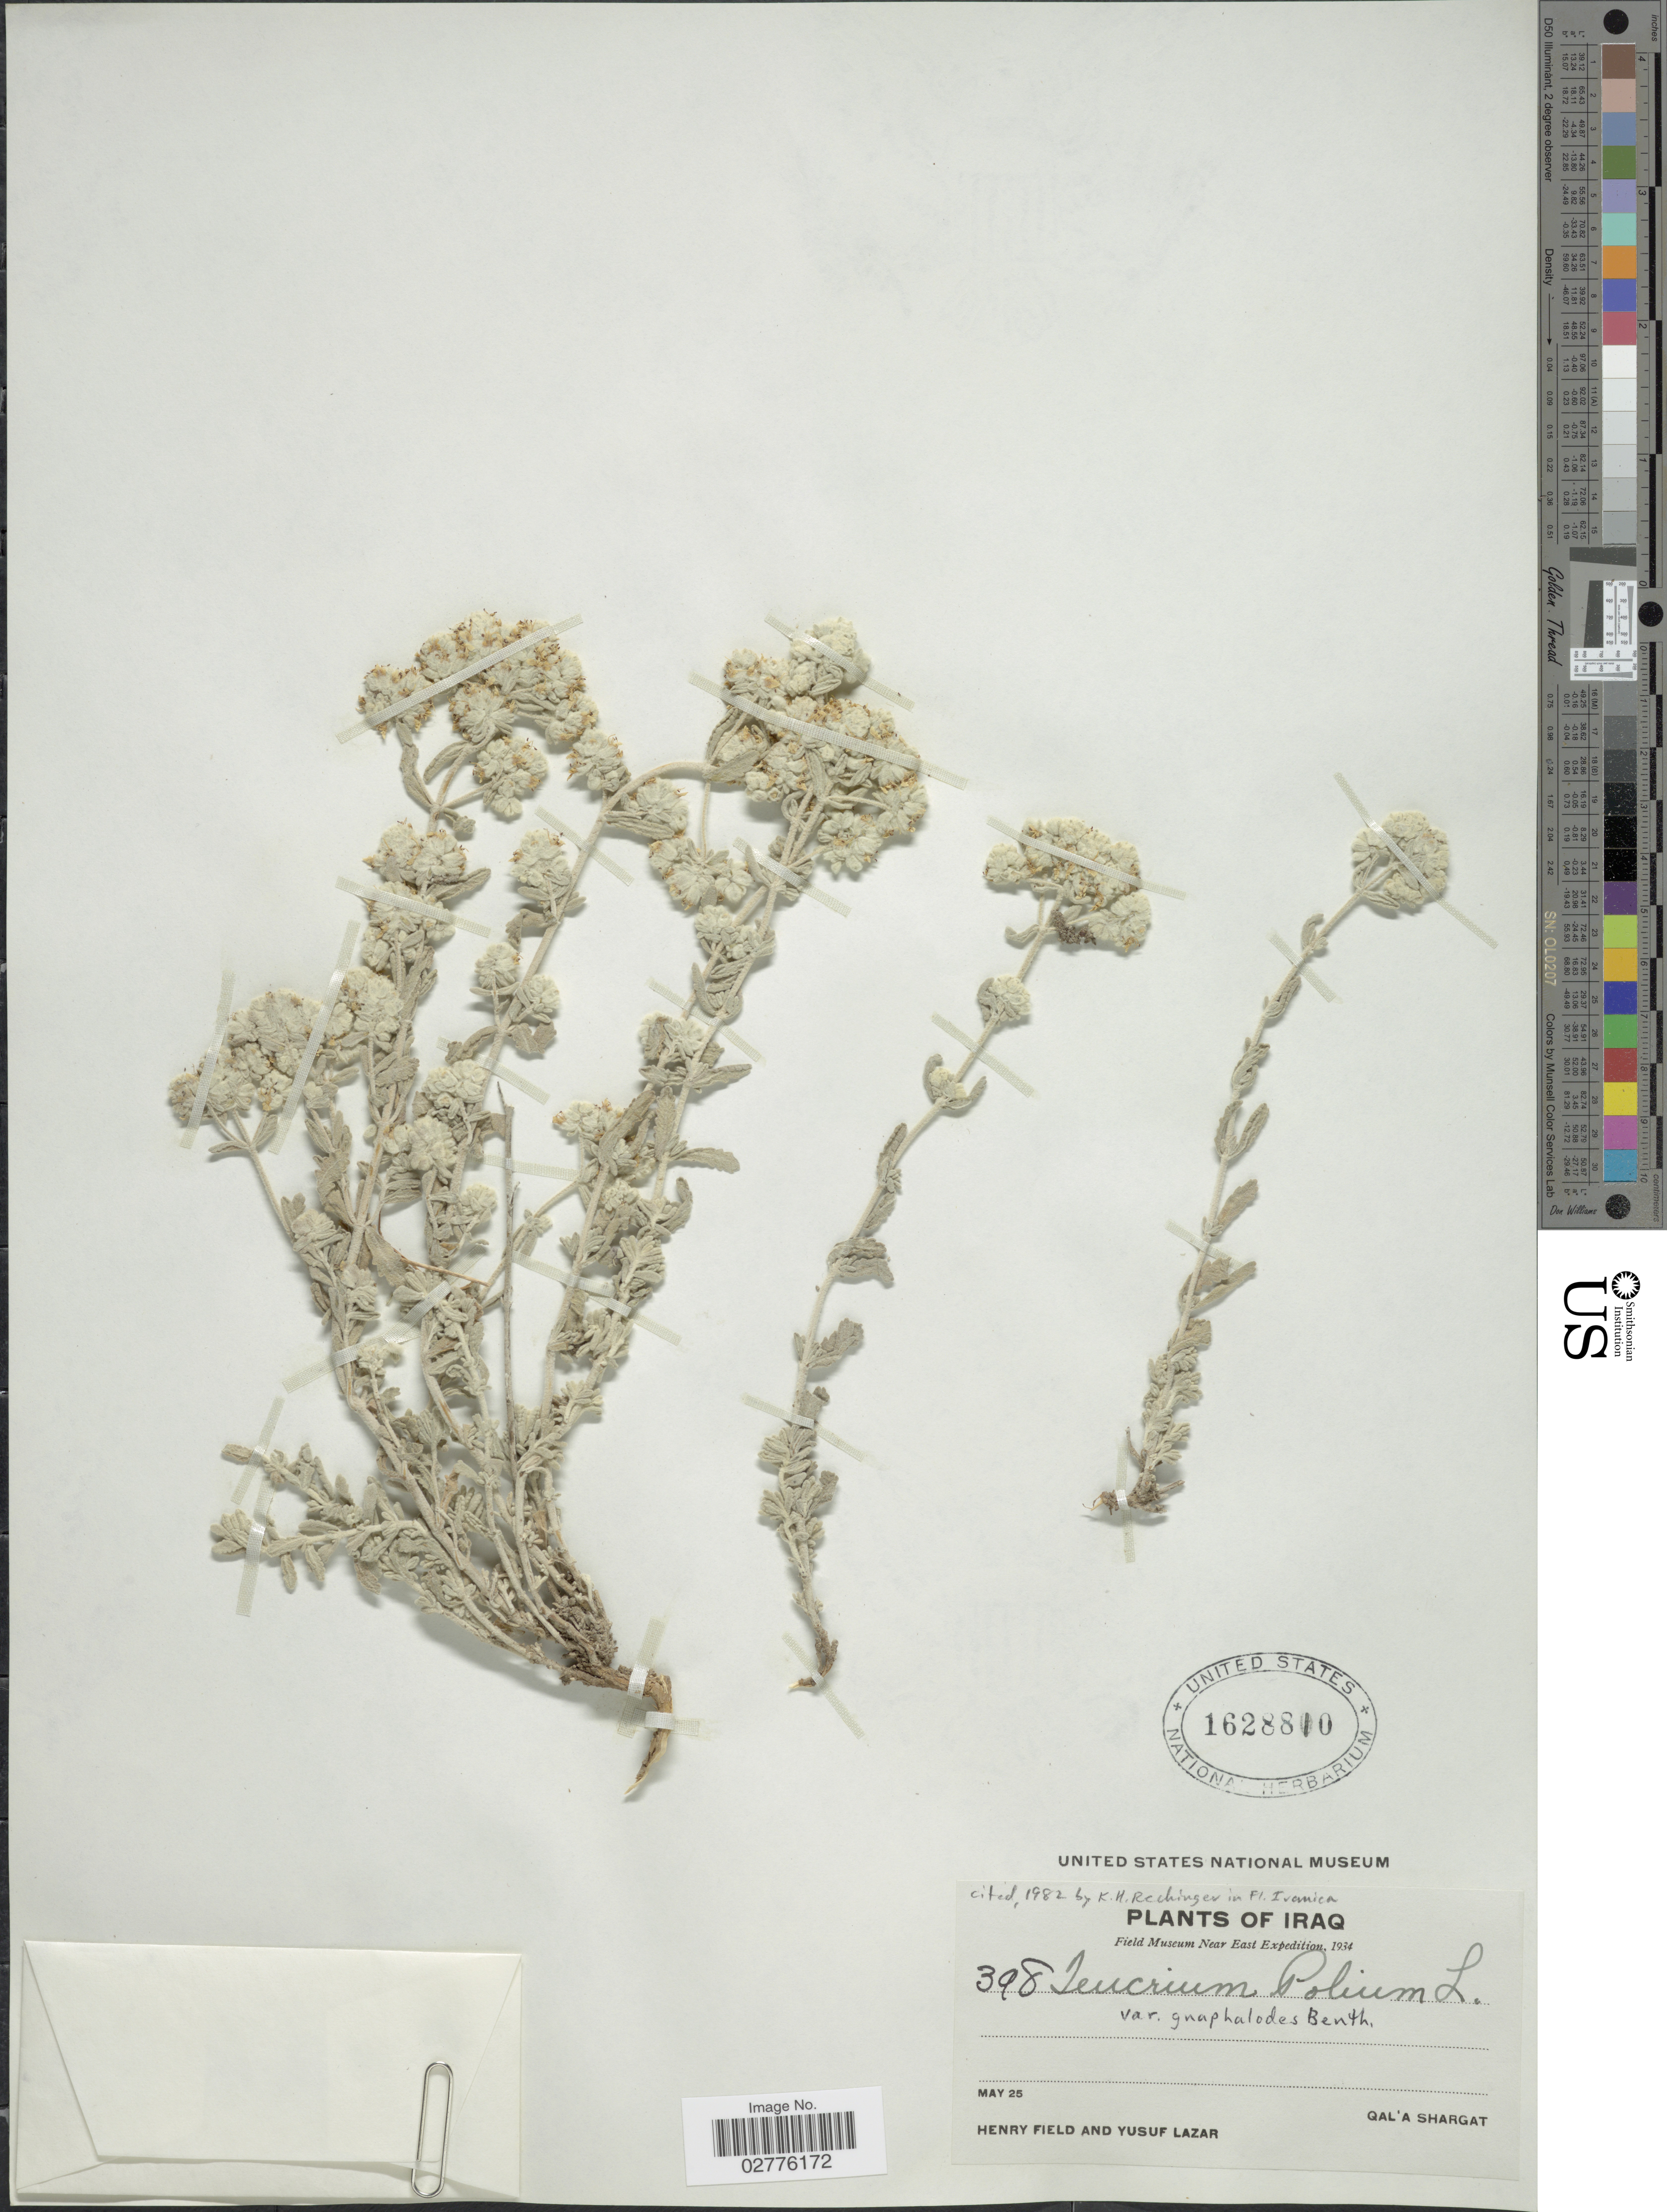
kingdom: Plantae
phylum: Tracheophyta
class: Magnoliopsida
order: Lamiales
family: Lamiaceae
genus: Teucrium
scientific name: Teucrium polium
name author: L.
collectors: H. Field & Y. Lazar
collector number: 398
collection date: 1934-05-25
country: Iraq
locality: Qal'a Shargat.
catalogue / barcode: US 1628810